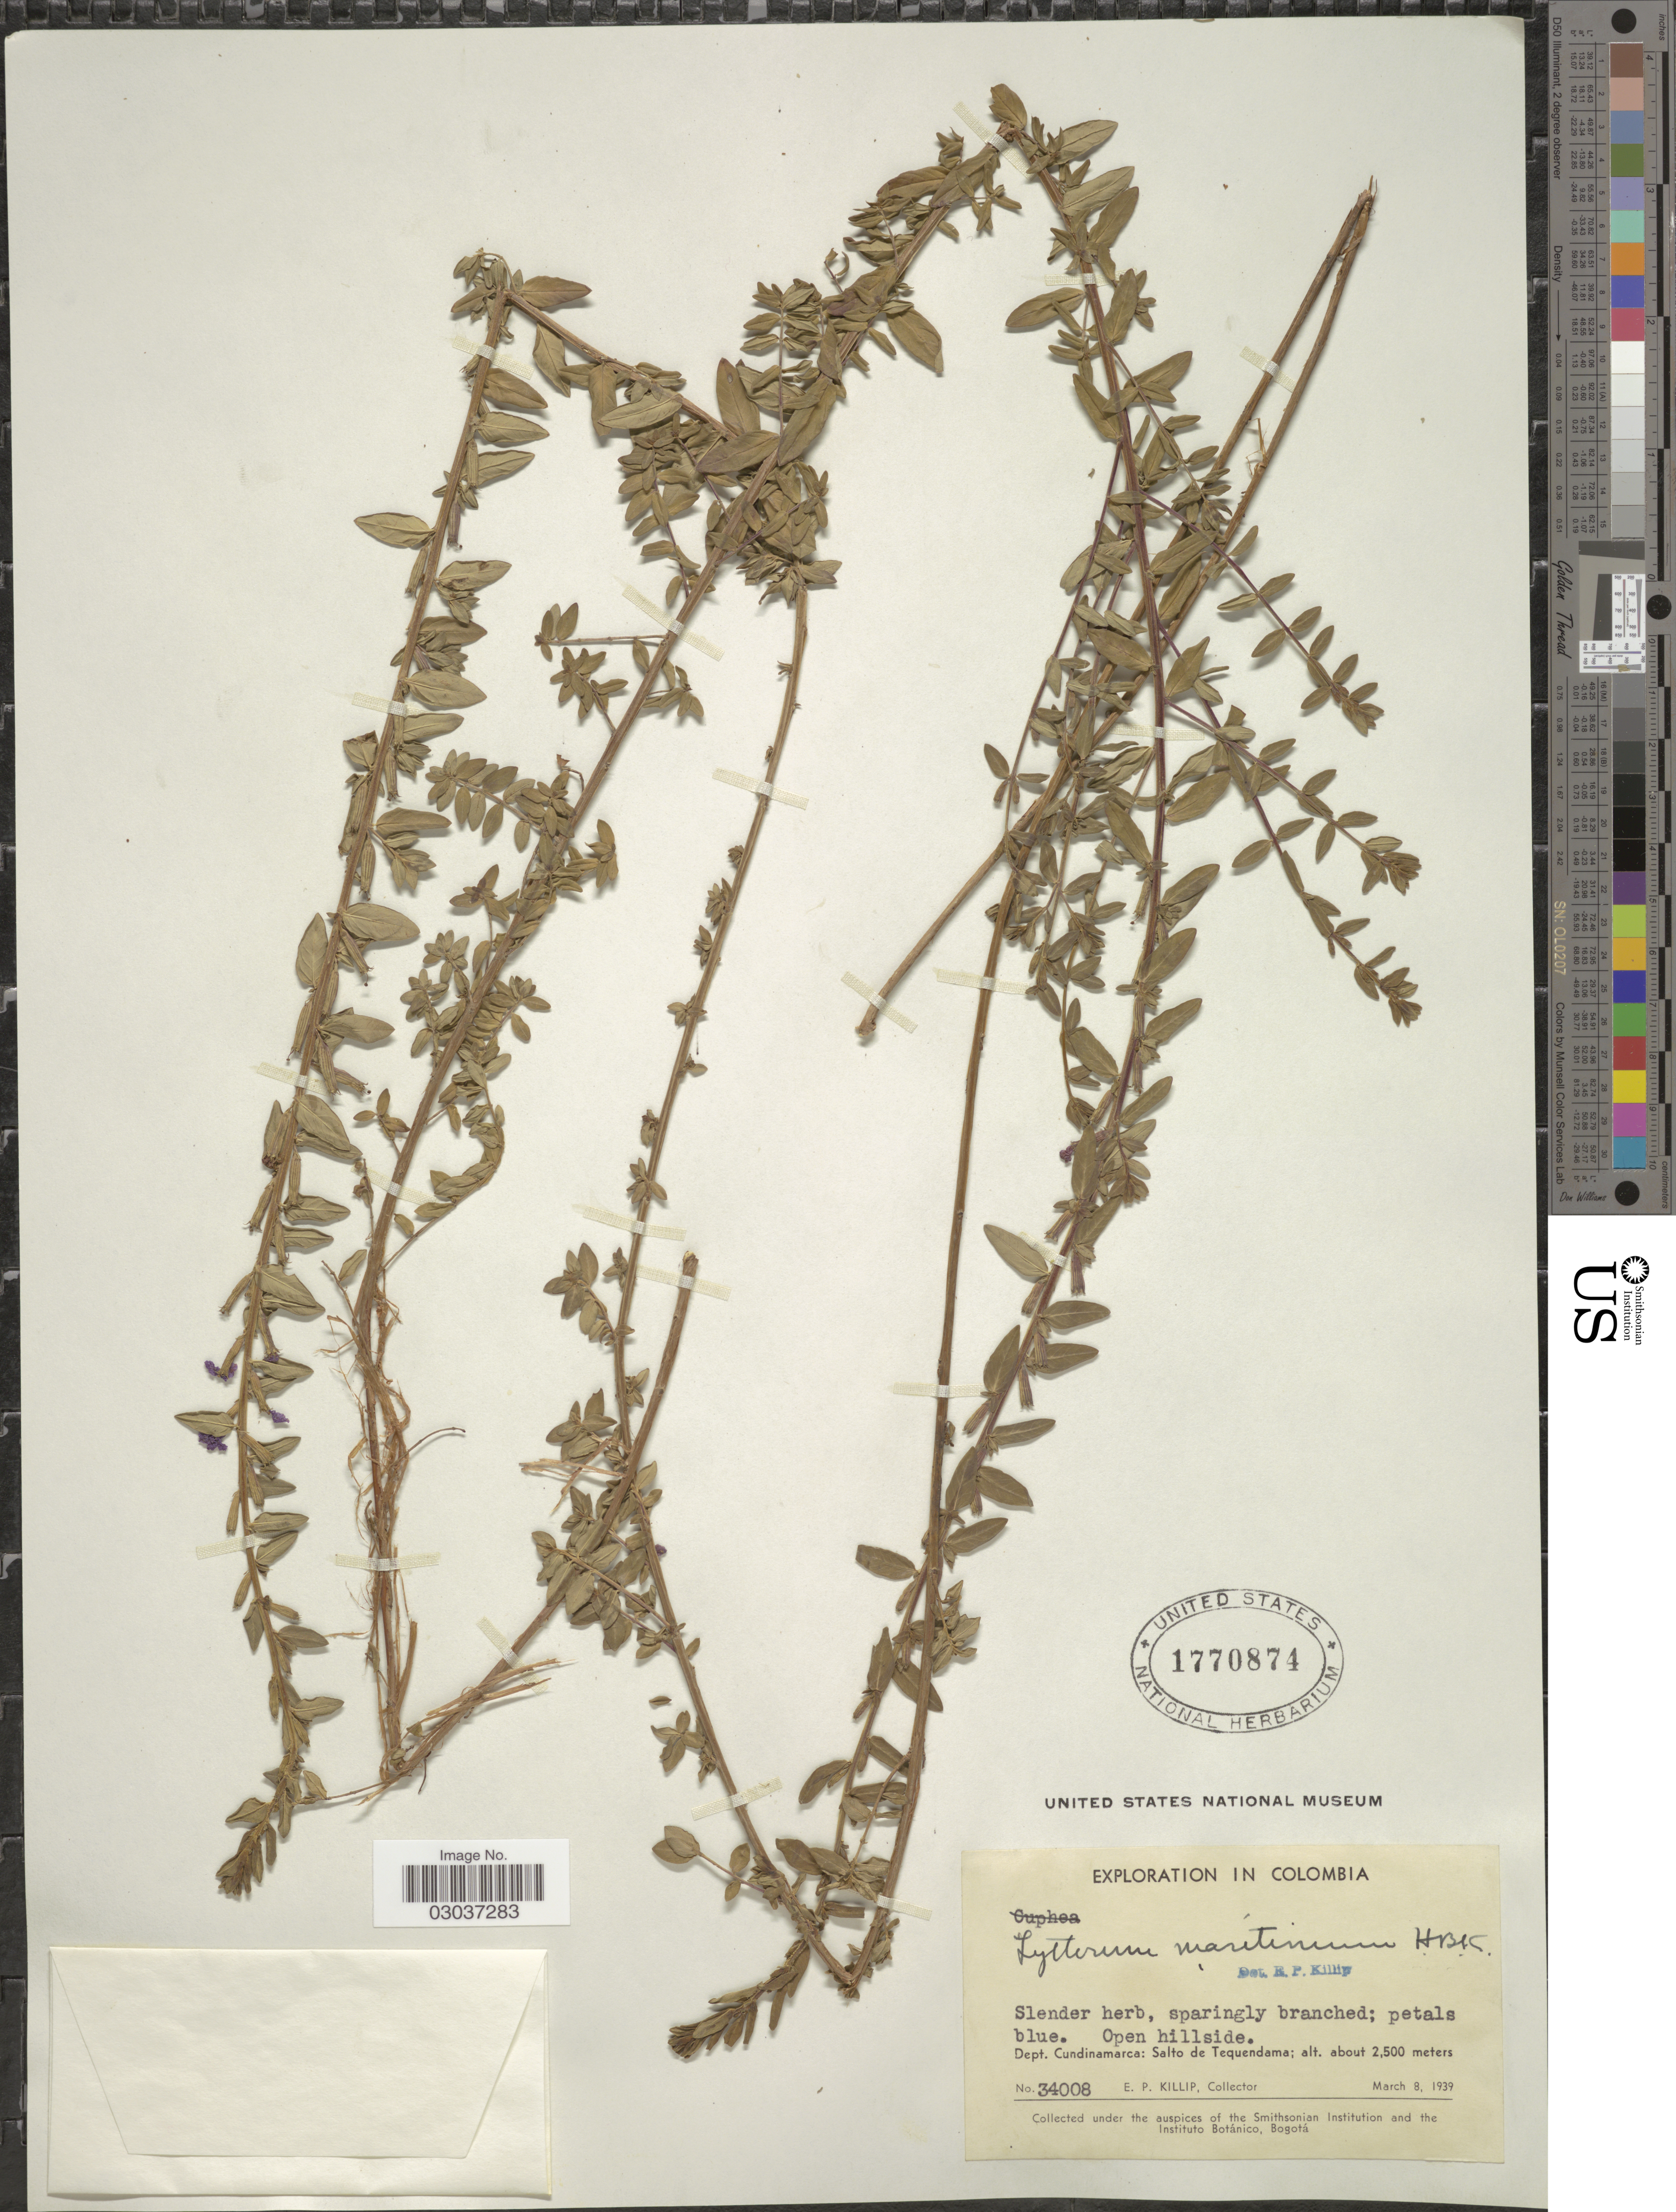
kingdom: Plantae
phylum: Tracheophyta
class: Magnoliopsida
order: Myrtales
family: Lythraceae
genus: Lythrum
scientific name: Lythrum maritimum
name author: Kunth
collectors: E. P. Killip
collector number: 34009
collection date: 1939-03-08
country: Colombia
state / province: Cundinamarca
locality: Dept. Cundinamarca: Salto de Tequendama.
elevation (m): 2500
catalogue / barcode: US 1770874